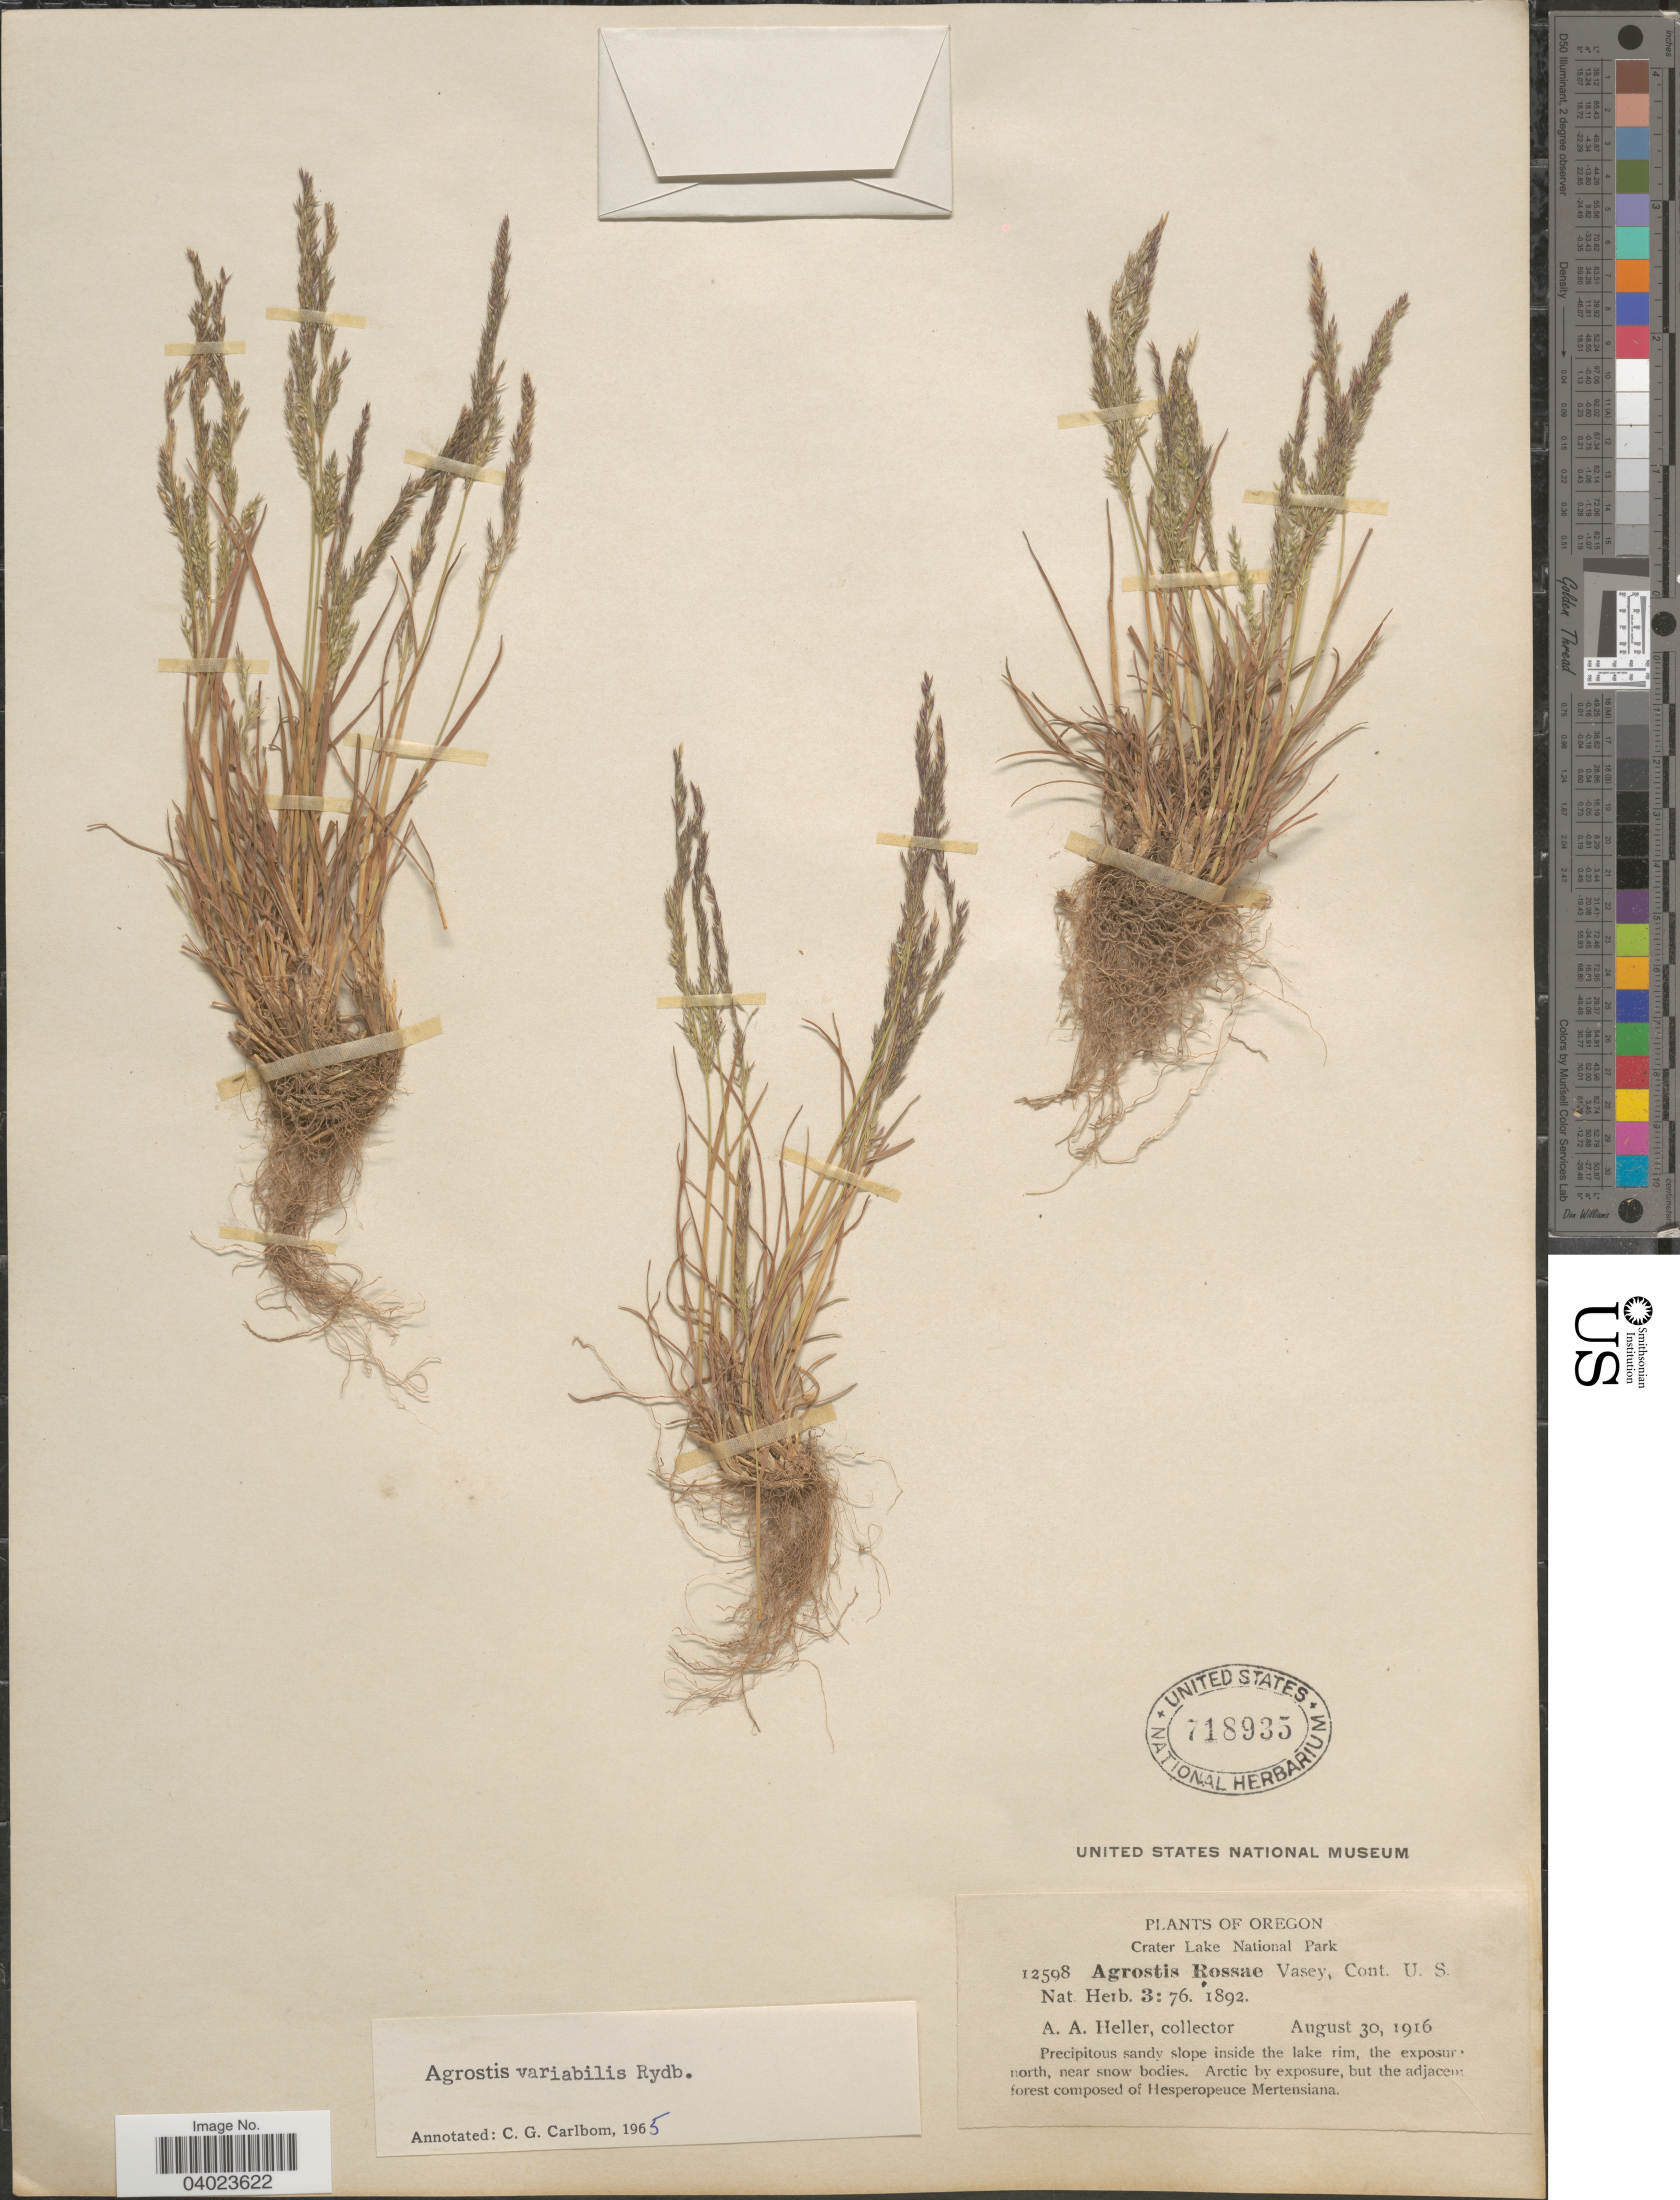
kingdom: Plantae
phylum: Tracheophyta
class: Liliopsida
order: Poales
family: Poaceae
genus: Agrostis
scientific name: Agrostis variabilis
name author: Rydb.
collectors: A. A. Heller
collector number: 12598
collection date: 1916-08-30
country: United States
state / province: Oregon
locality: Crater Lake National Park. Precipitous sandy slope inside the lake rim, the exposure north, near snow bodies.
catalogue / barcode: US 718935